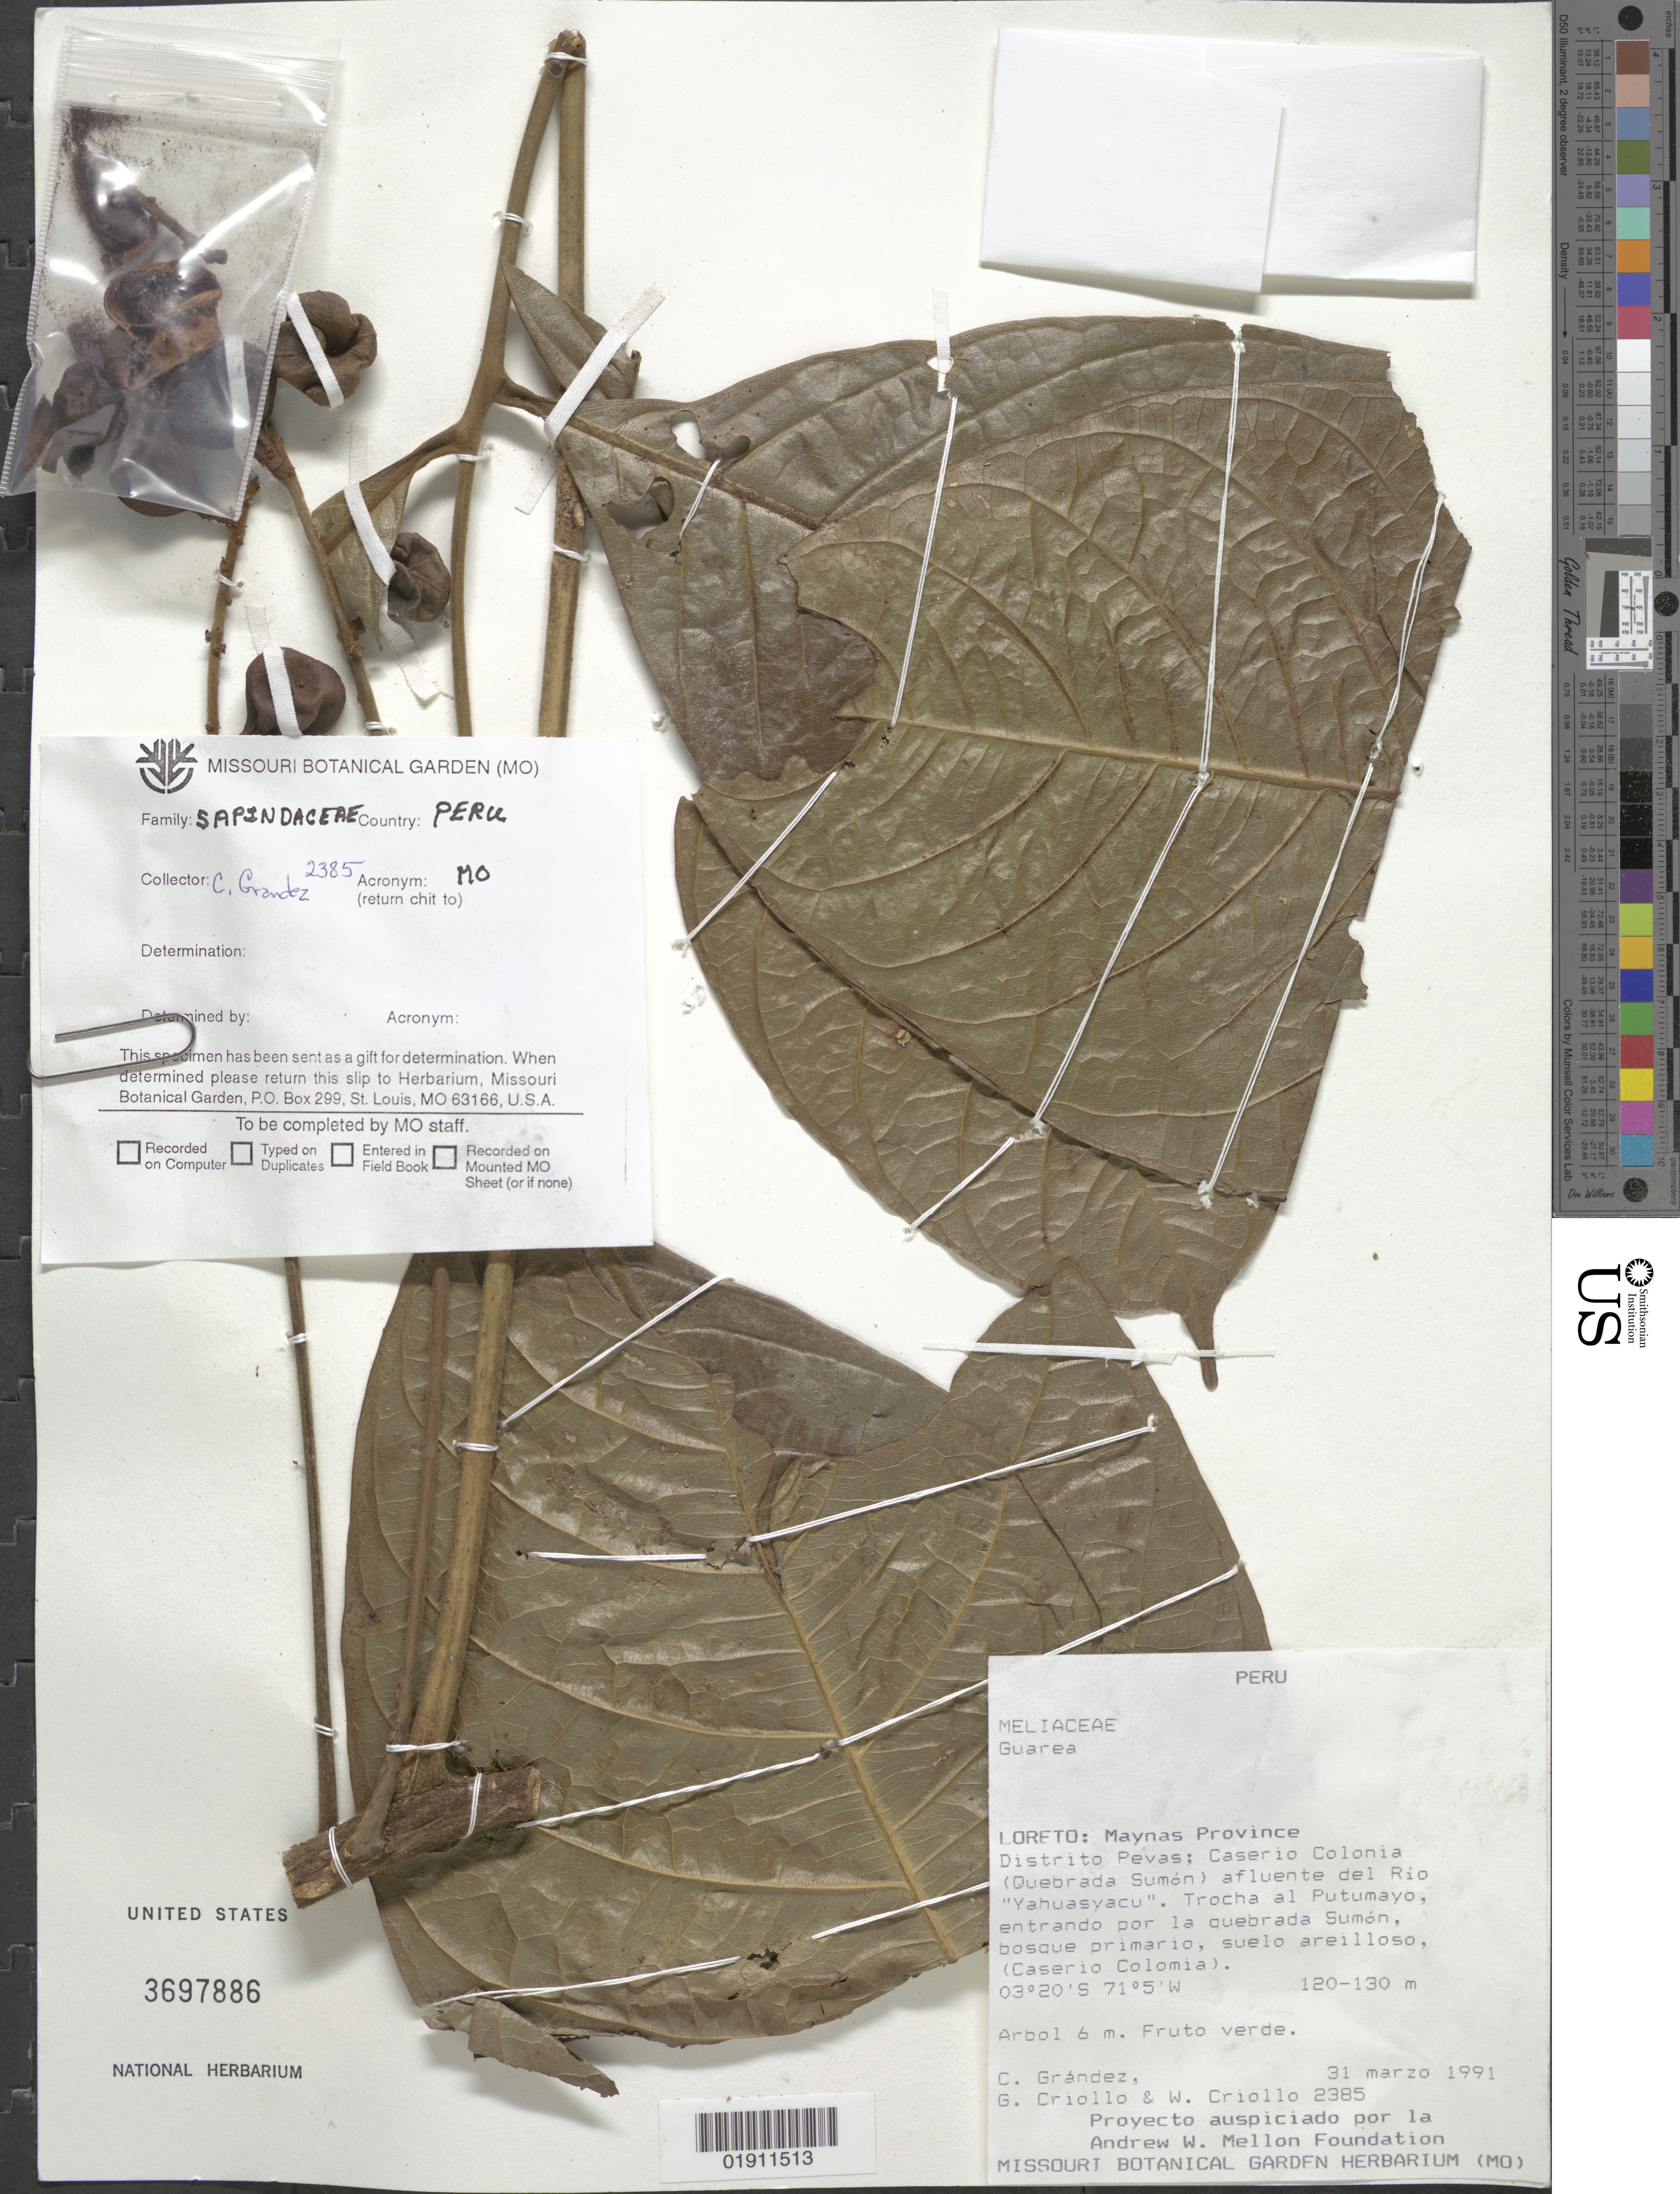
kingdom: Plantae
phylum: Tracheophyta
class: Magnoliopsida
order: Sapindales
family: Meliaceae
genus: Guarea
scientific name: Guarea sp.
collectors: C. Grández, G. Criollo & W. Criollo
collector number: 2385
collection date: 1991-03-31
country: Peru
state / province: Loreto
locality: Maynas Province. Distrito Pevas: Caserio Colonia (Quebrada Sumón) afluente del Río "Yahuasyacu". Trocha al Putumayo, entrando por la quebrada Sumón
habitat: Bosque primario, suelo arilloso (Caserio Colonia)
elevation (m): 120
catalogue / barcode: US 3697886